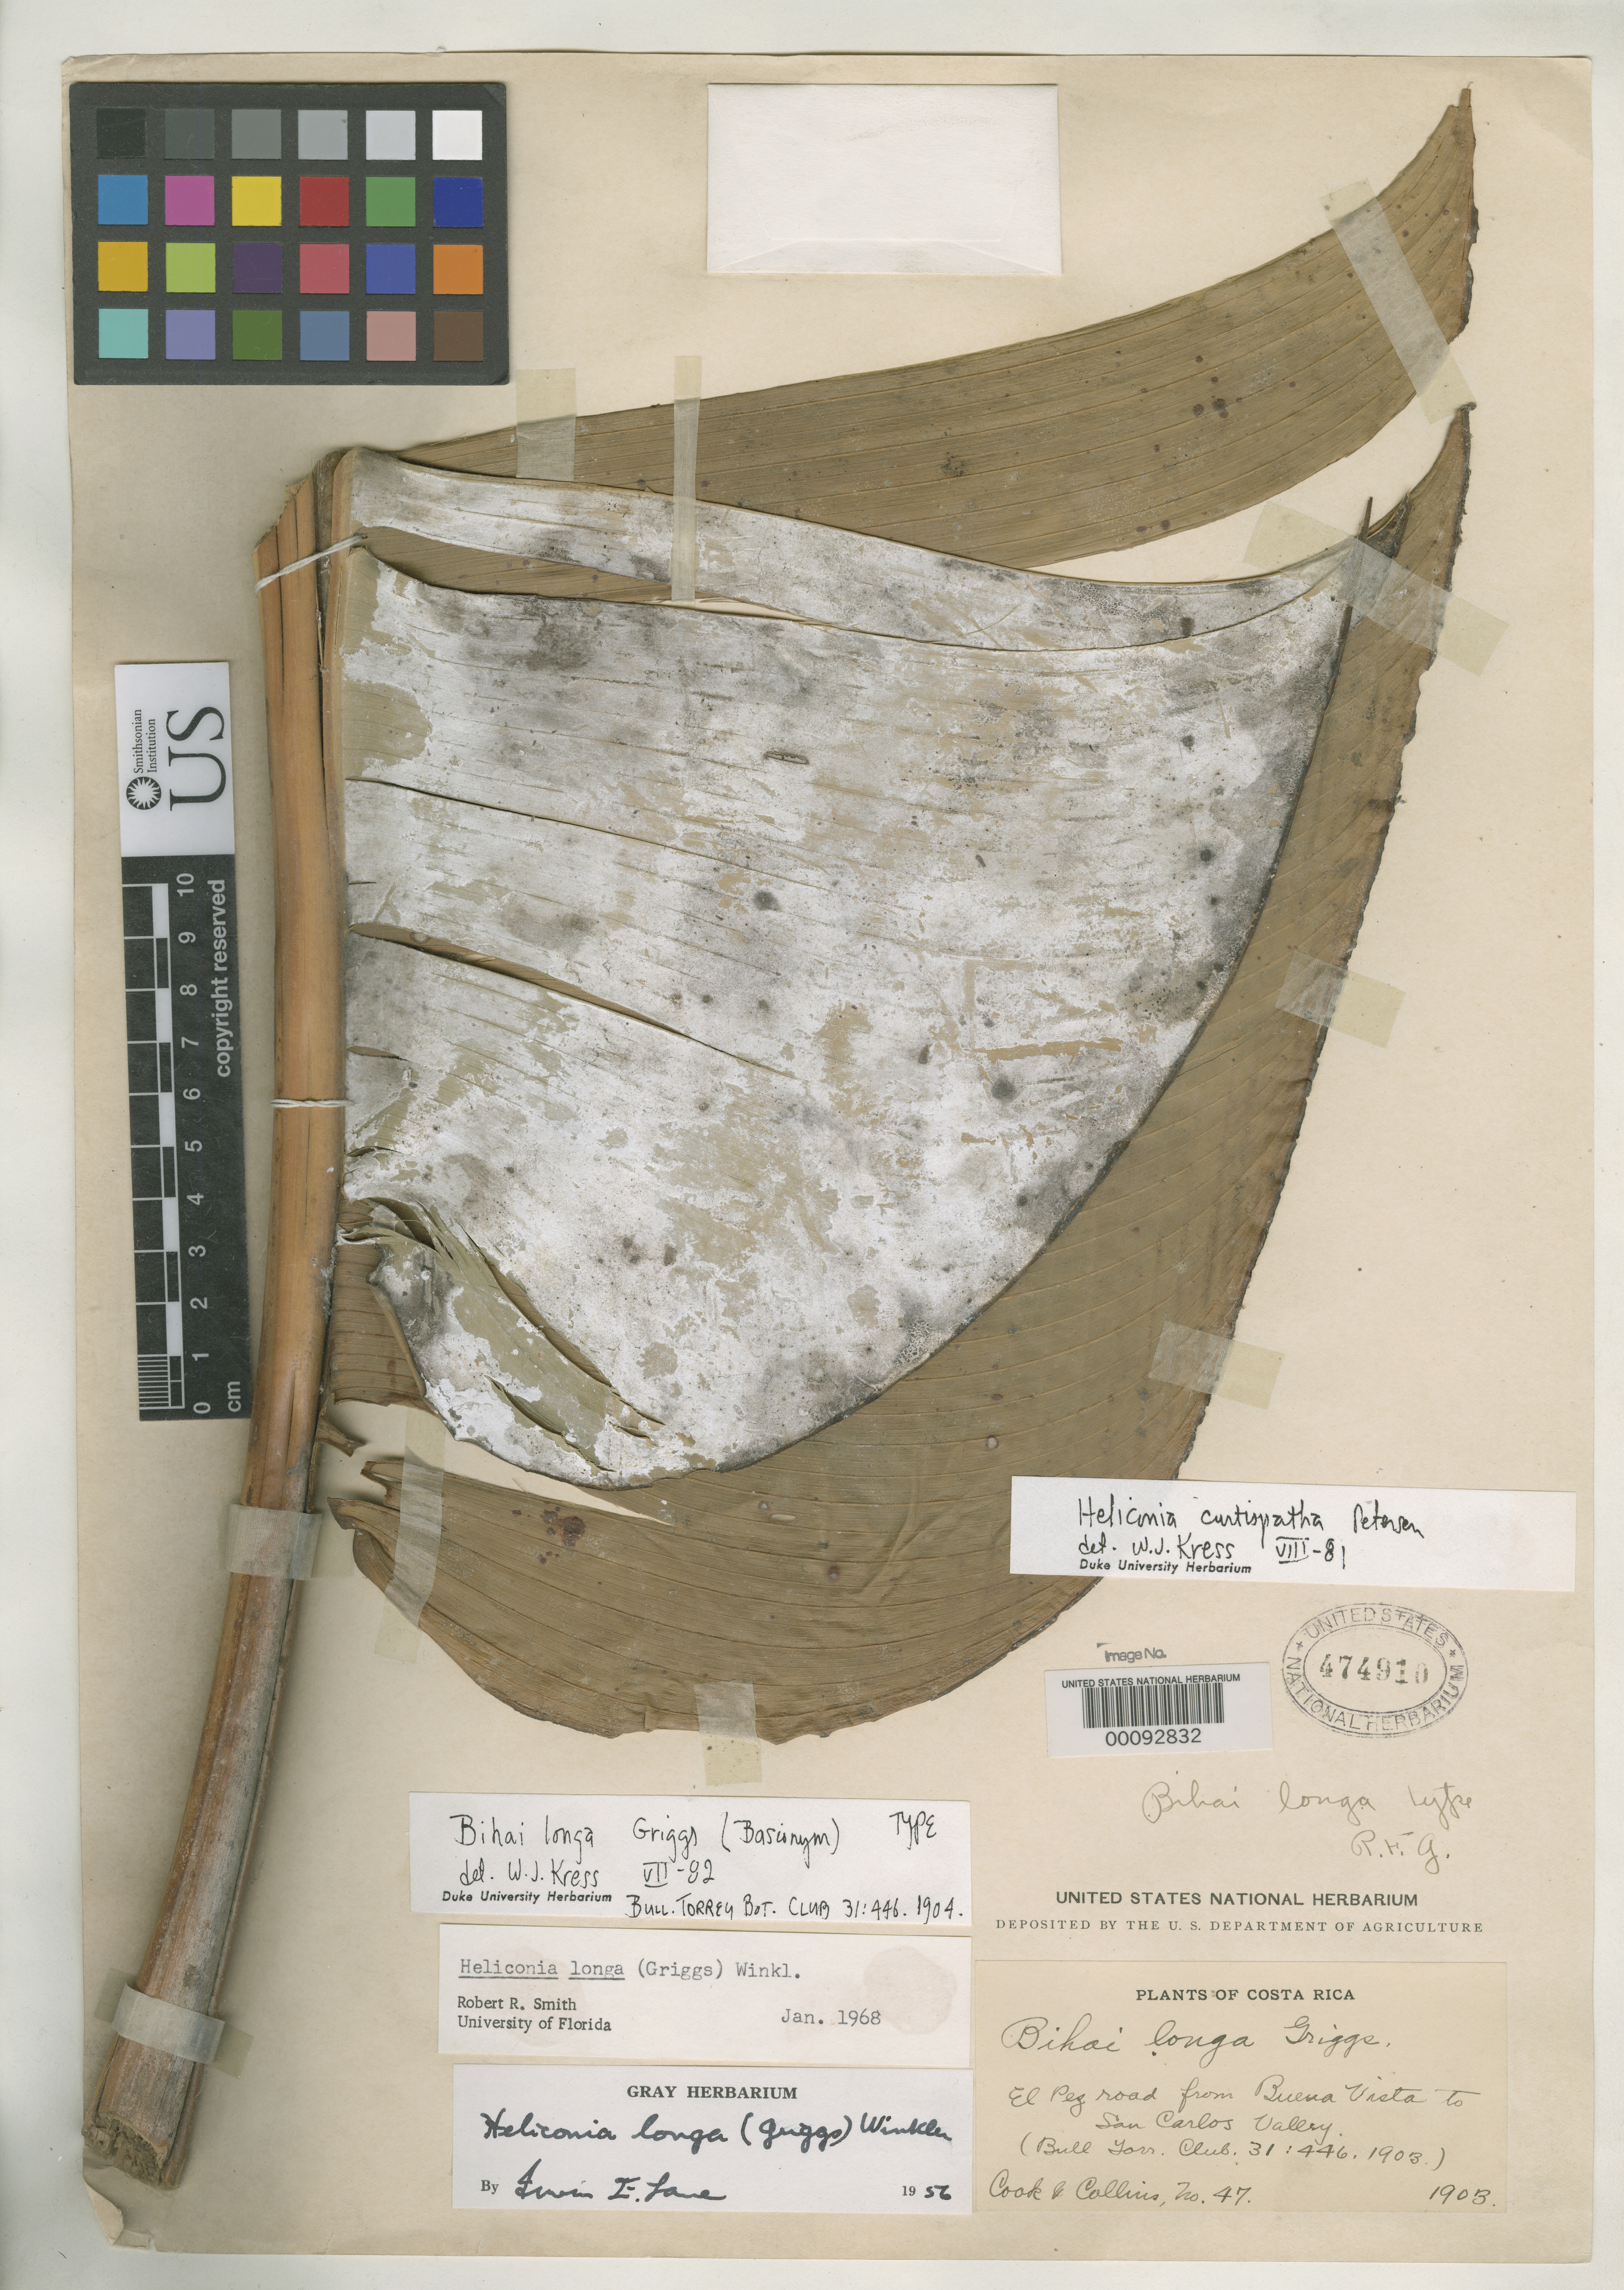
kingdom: Plantae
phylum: Tracheophyta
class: Liliopsida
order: Zingiberales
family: Heliconiaceae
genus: Bihai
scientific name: Bihai longa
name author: R.F. Griggs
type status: Holotype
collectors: O. F. Cook & G. Collins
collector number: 47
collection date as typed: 1903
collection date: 1903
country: Costa Rica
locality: El Pez road from Buena Vista to San Carlos Valley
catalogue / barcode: US 474910